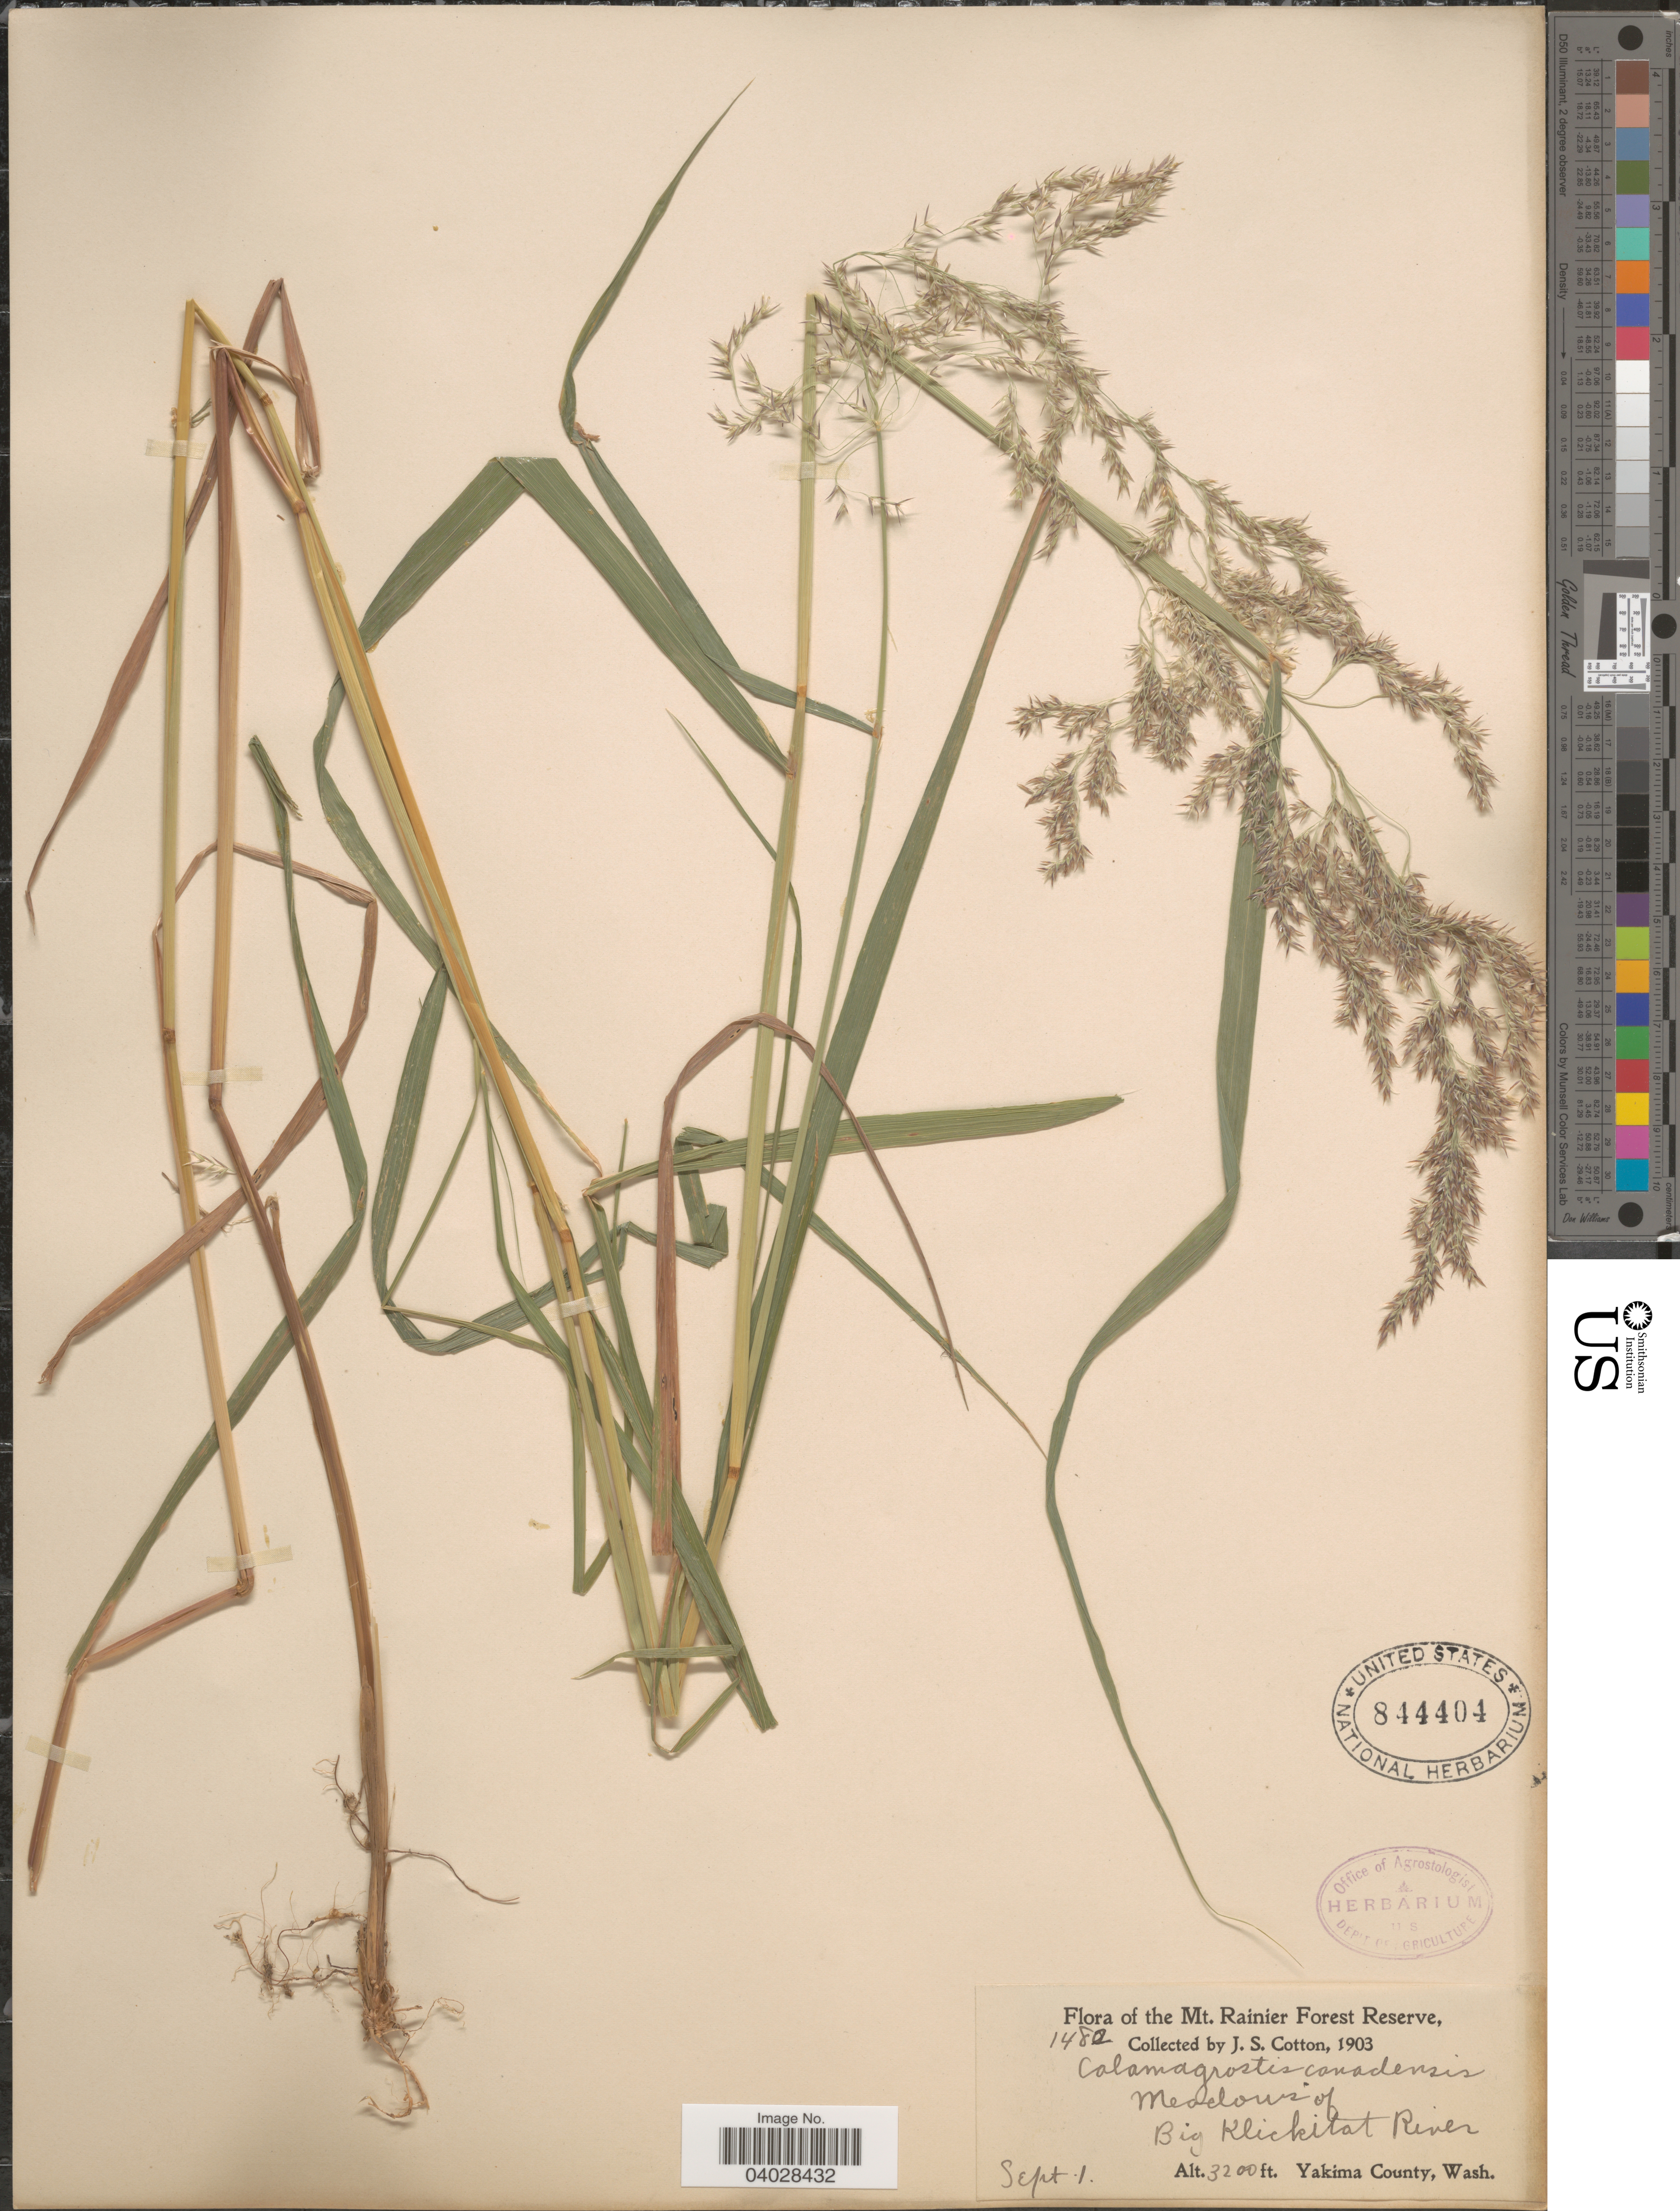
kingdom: Plantae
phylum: Tracheophyta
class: Liliopsida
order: Poales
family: Poaceae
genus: Calamagrostis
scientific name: Calamagrostis canadensis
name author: (Michx.) P. Beauv.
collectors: J. S. Cotton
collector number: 1482*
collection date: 1903-09-01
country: United States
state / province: Washington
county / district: Yakima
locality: The Mt. Rainier Forest Reserve. Meadows of Big Klickitat River. Yakima County.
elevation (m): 975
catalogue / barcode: US 844404